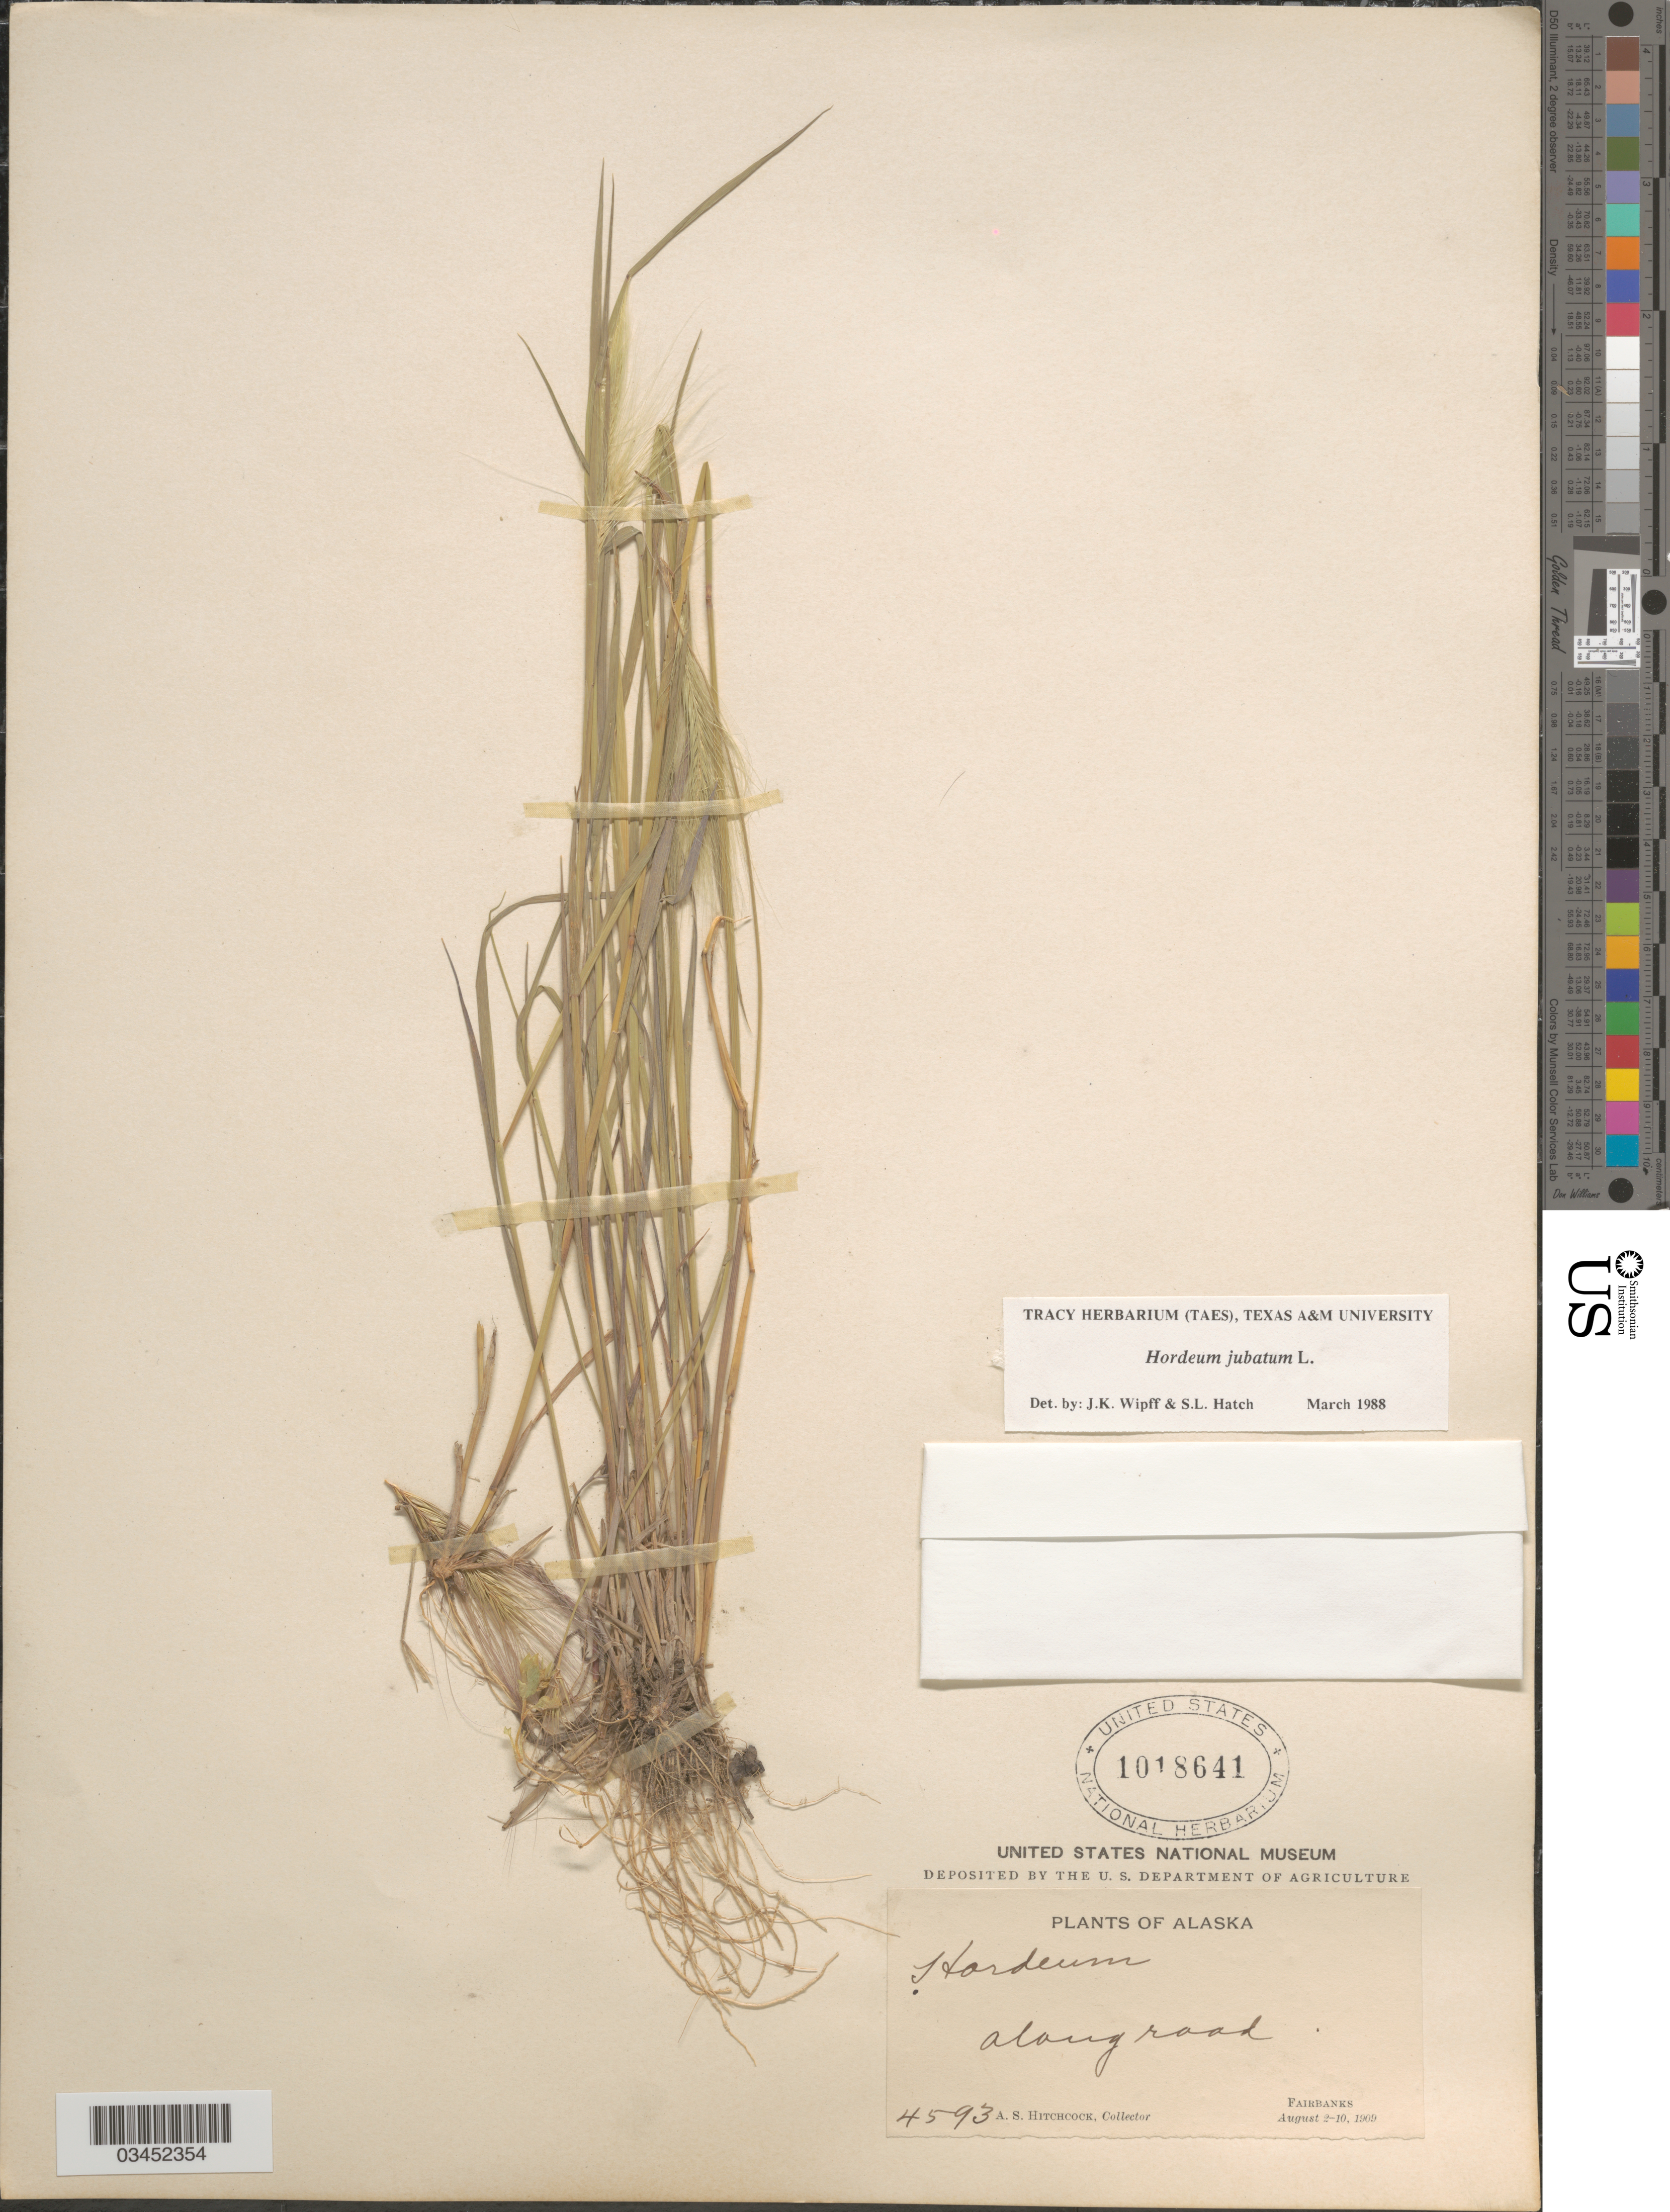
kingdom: Plantae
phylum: Tracheophyta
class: Liliopsida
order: Poales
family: Poaceae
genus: Hordeum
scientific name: Hordeum jubatum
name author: L.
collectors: A. S. Hitchcock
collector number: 4593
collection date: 1909-08-02/1909-08-10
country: United States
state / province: Alaska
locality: Along road. Fairbanks.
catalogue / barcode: US 1018641